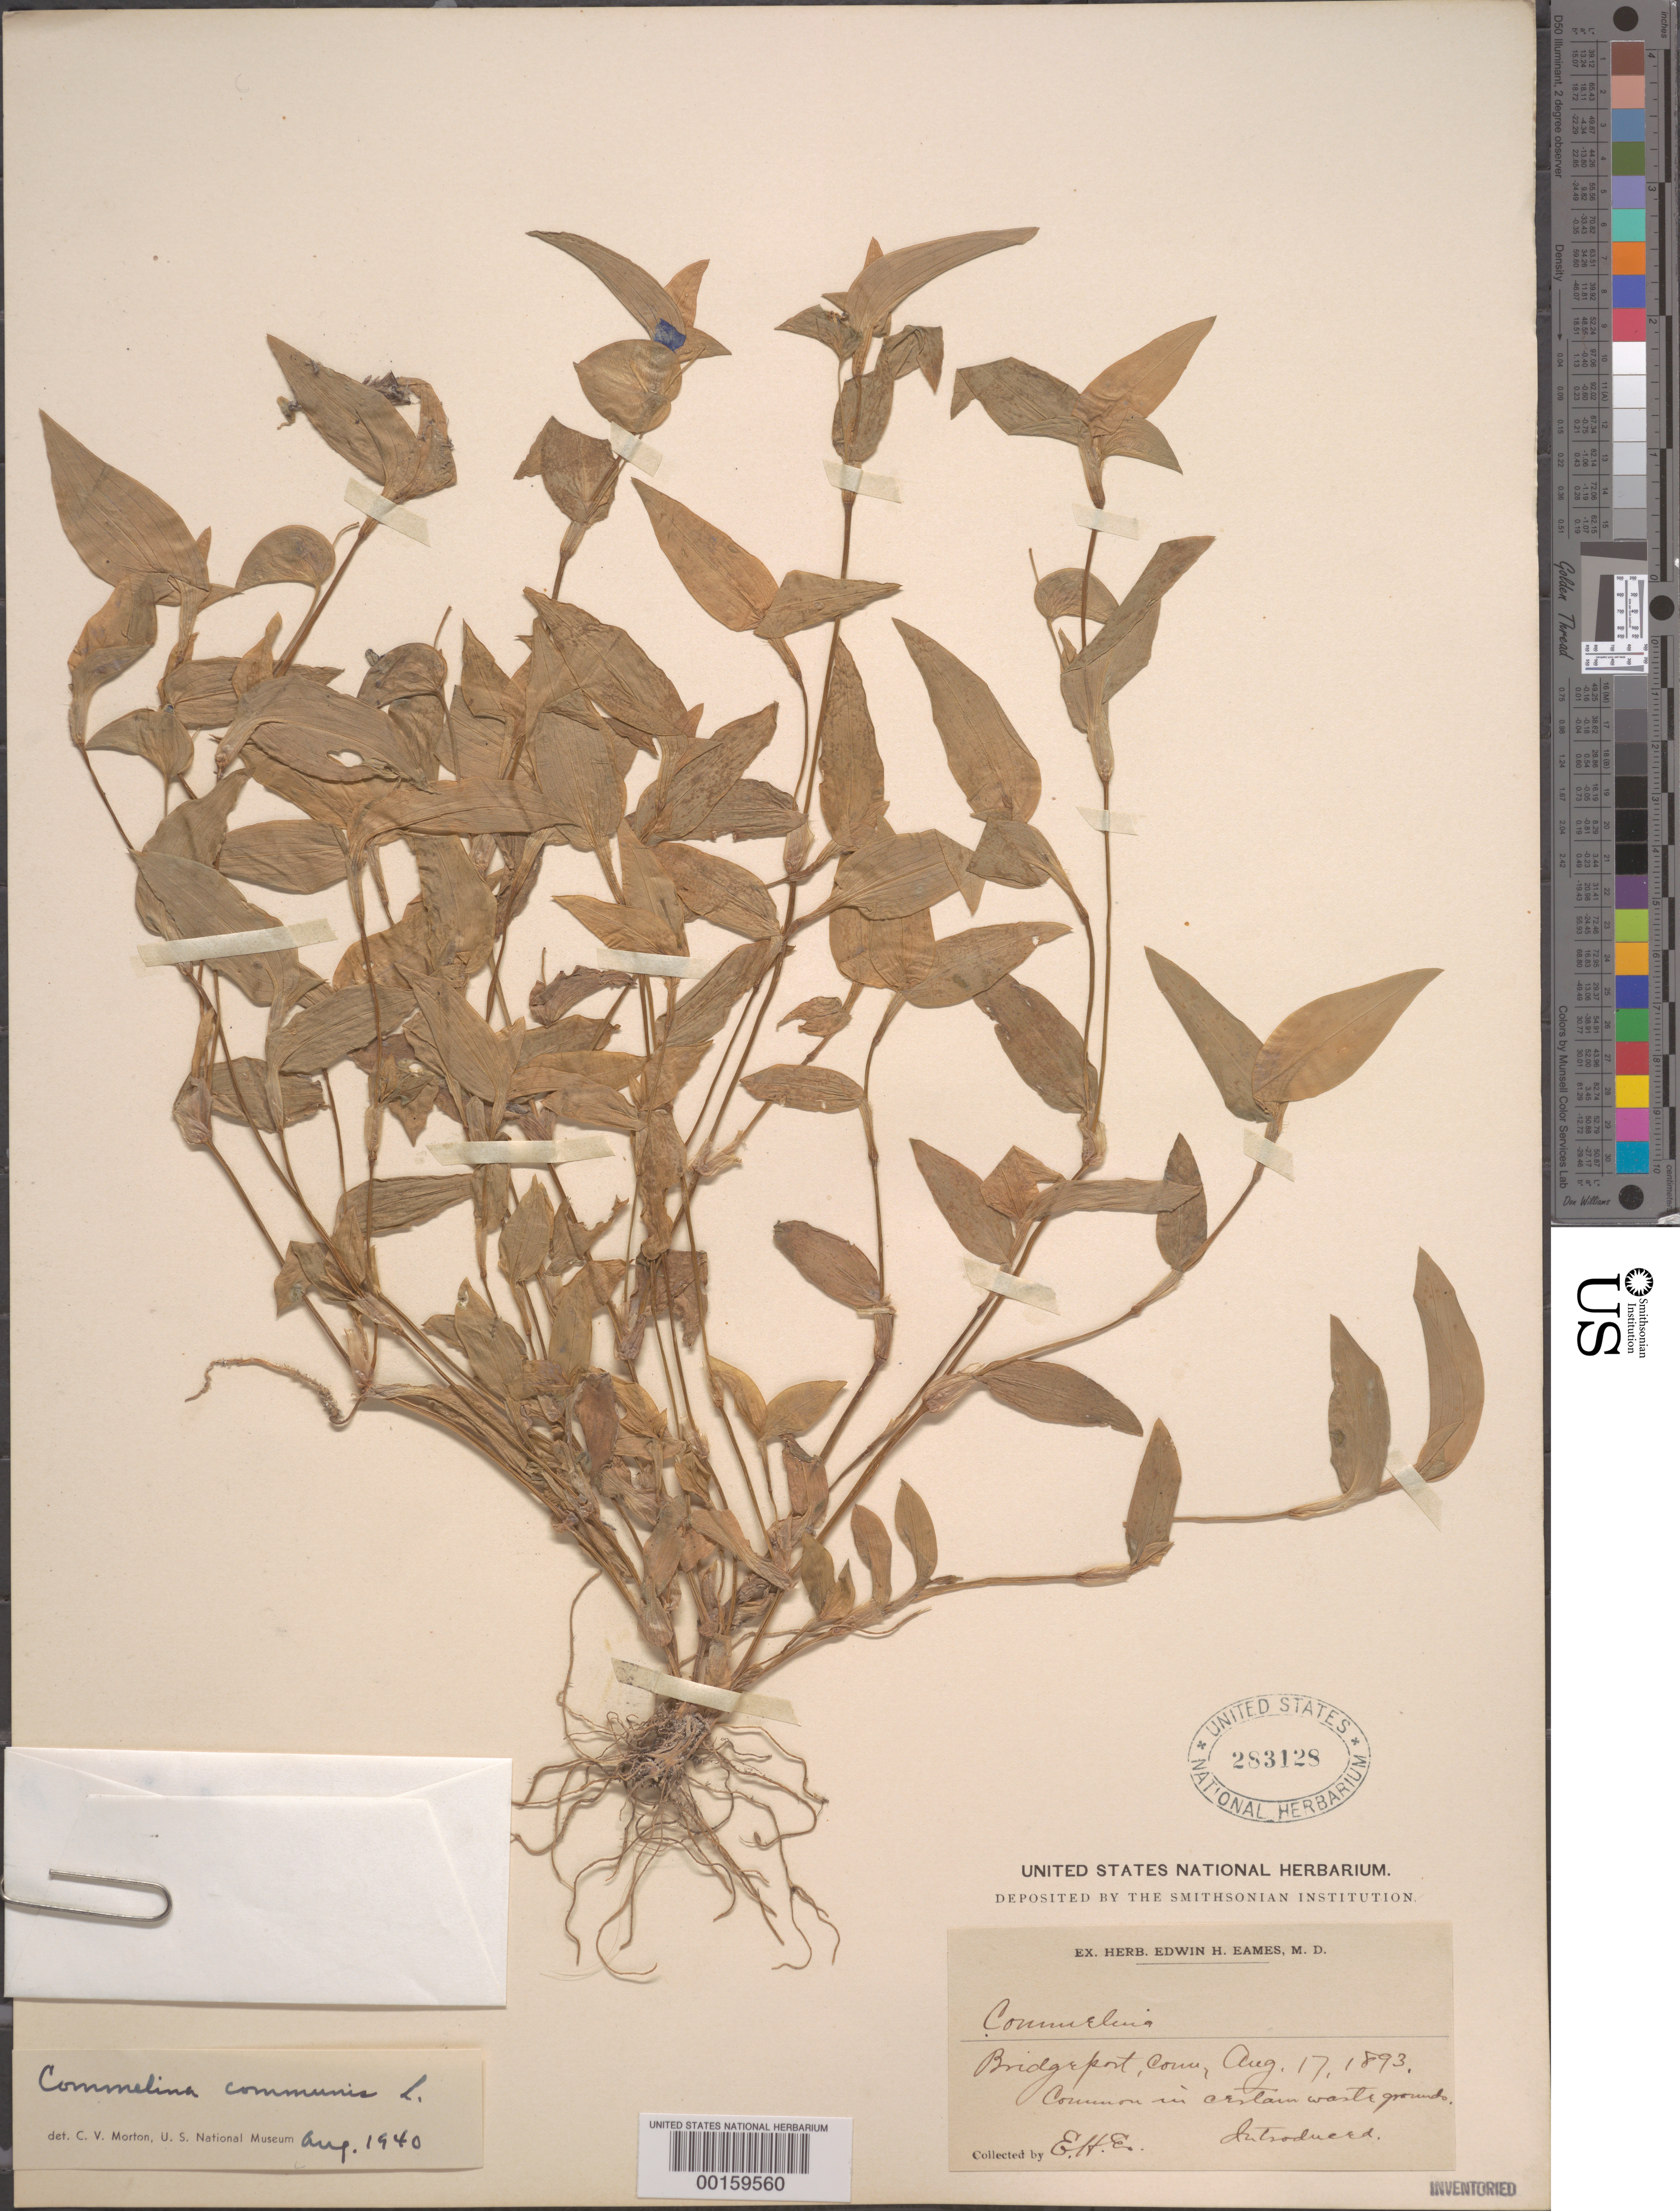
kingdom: Plantae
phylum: Tracheophyta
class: Liliopsida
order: Commelinales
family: Commelinaceae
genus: Commelina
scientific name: Commelina communis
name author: L.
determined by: Morton, C. V.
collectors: E. H. Eames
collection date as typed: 17 Aug 1893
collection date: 1893-08-17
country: United States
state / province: Connecticut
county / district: Fairfield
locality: Bridgeport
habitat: Waste grounds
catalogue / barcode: US 283128